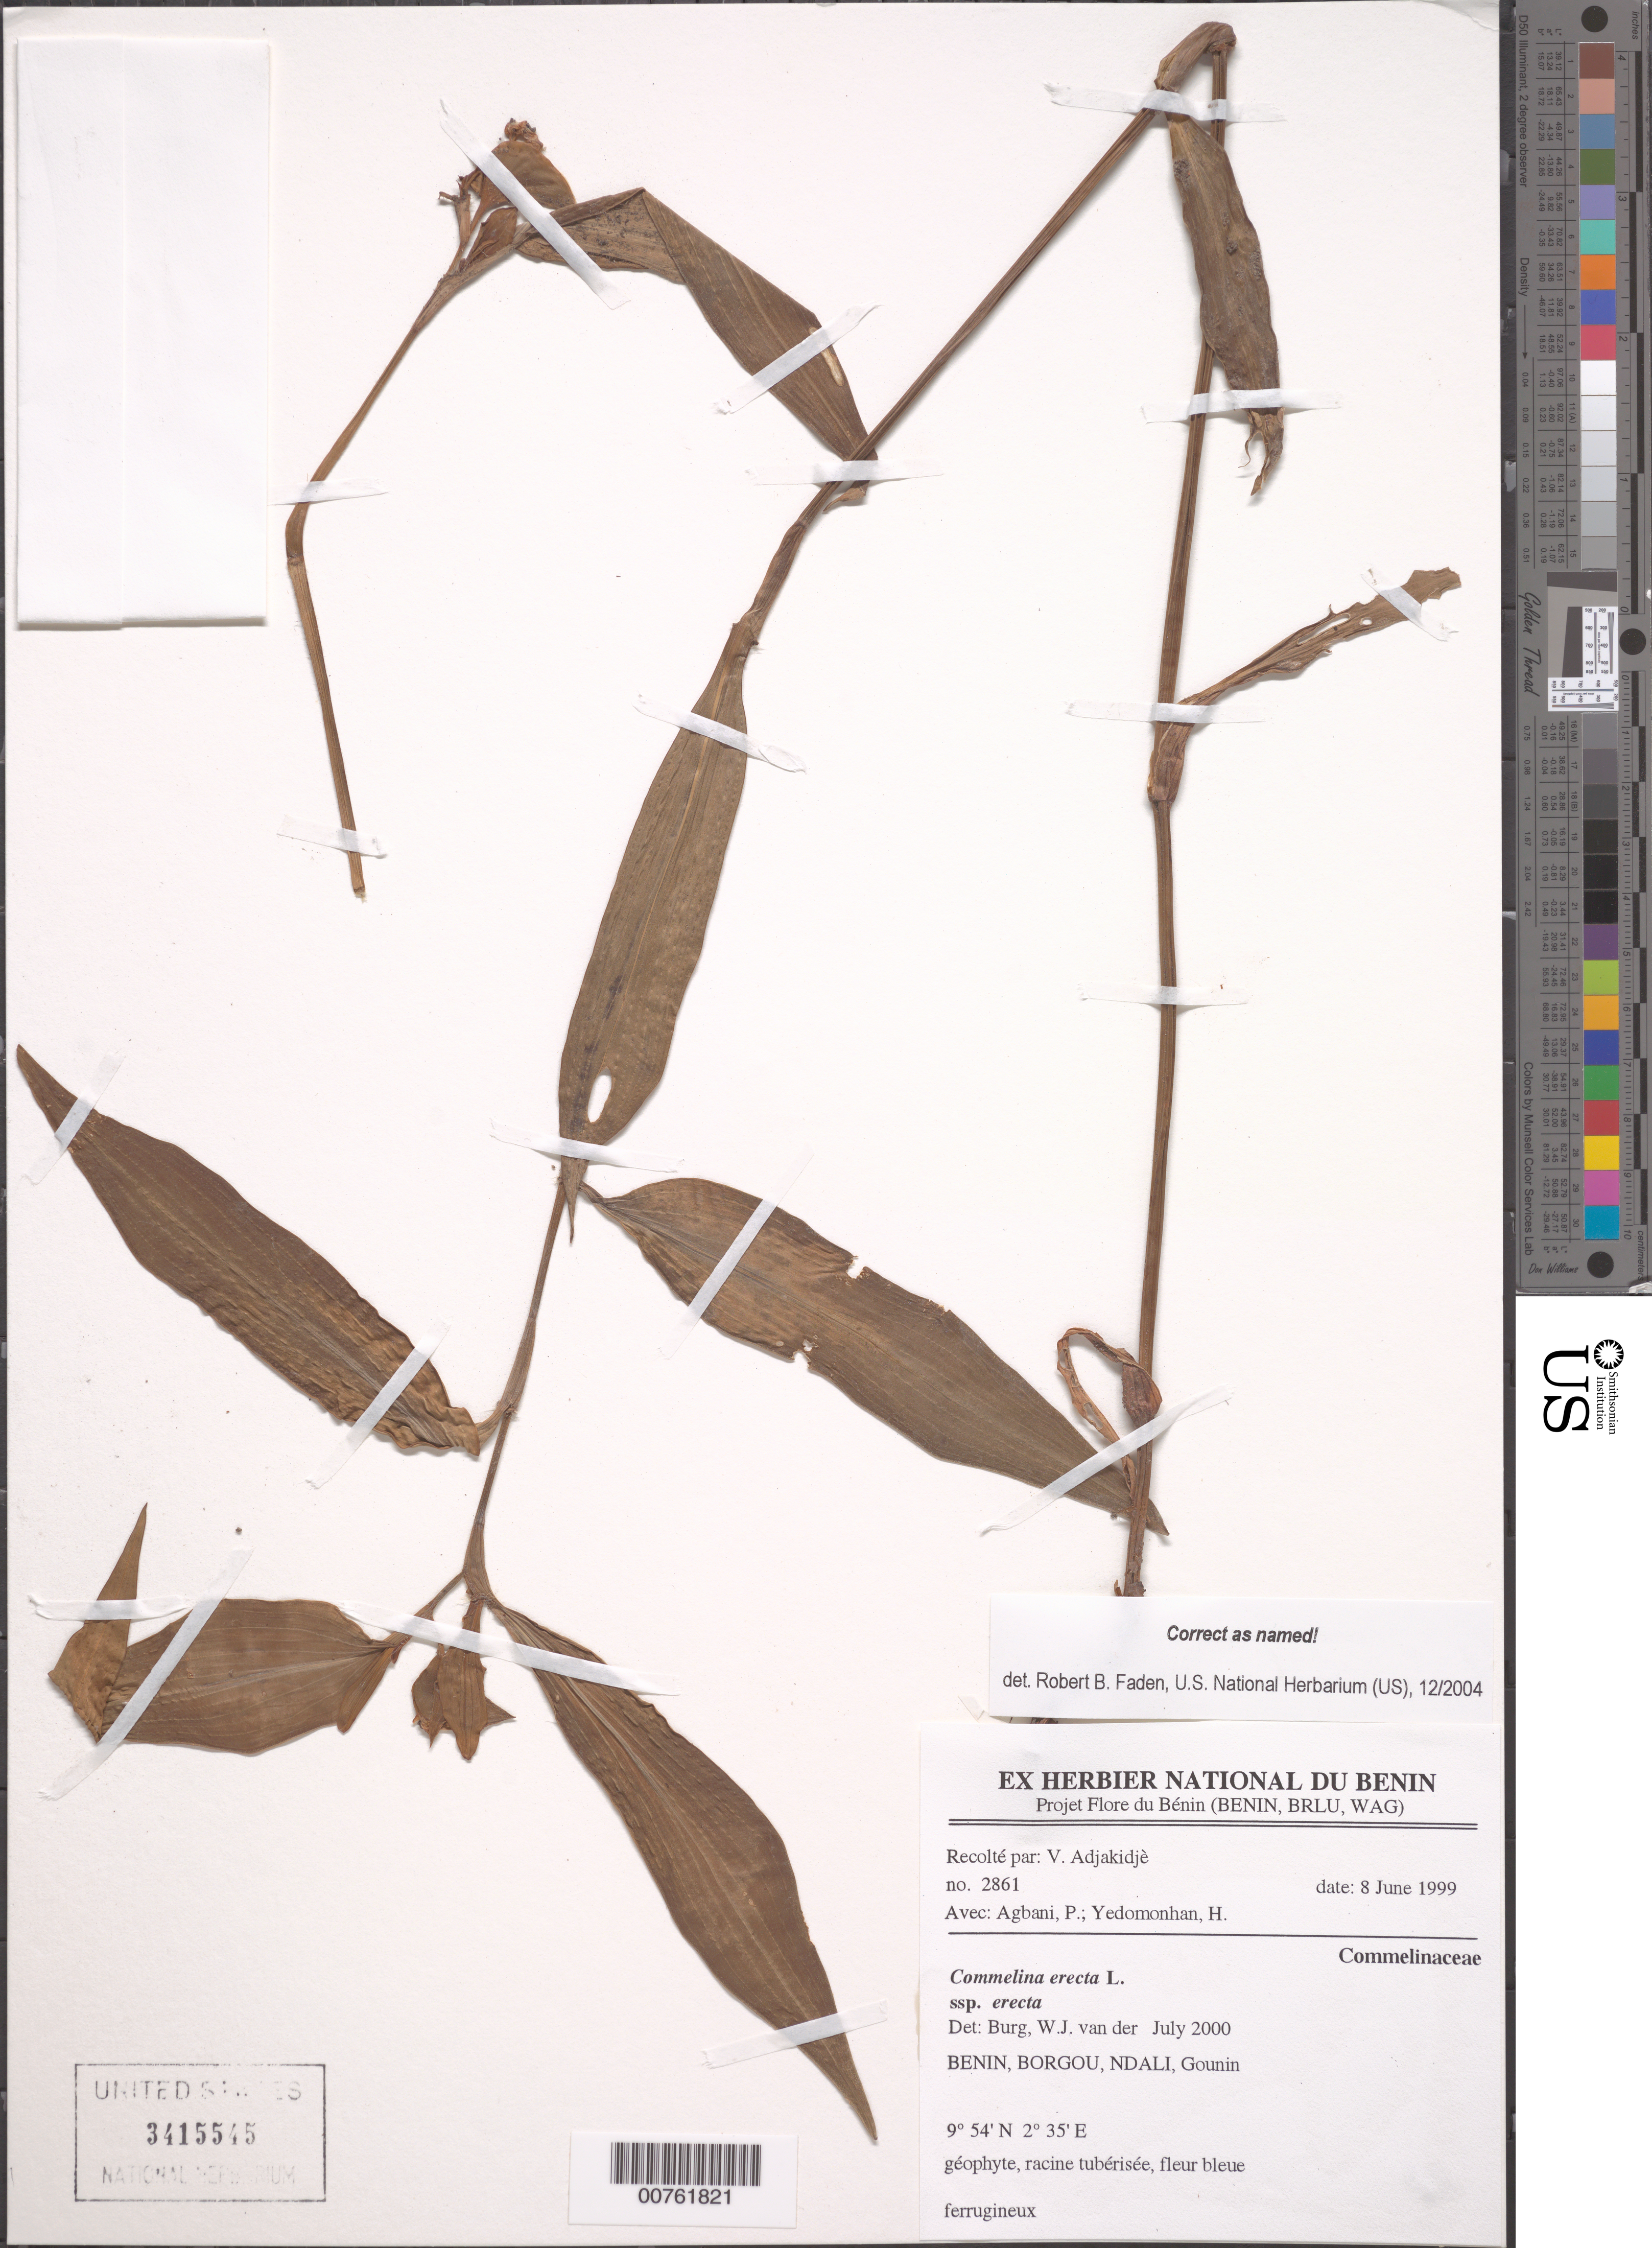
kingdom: Plantae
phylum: Tracheophyta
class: Liliopsida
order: Commelinales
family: Commelinaceae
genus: Commelina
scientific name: Commelina erecta subsp. erecta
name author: L.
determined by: Faden, Robert B., (US), Smithsonian Institution - National Museum of Natural History (UNITED STATES)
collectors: V. Adjakidjè, P. Agbani & H. Yedomonhan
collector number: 2861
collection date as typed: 08 Jun 1999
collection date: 1999-06-08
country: Benin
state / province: Borgou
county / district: Ndali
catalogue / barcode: US 3415545